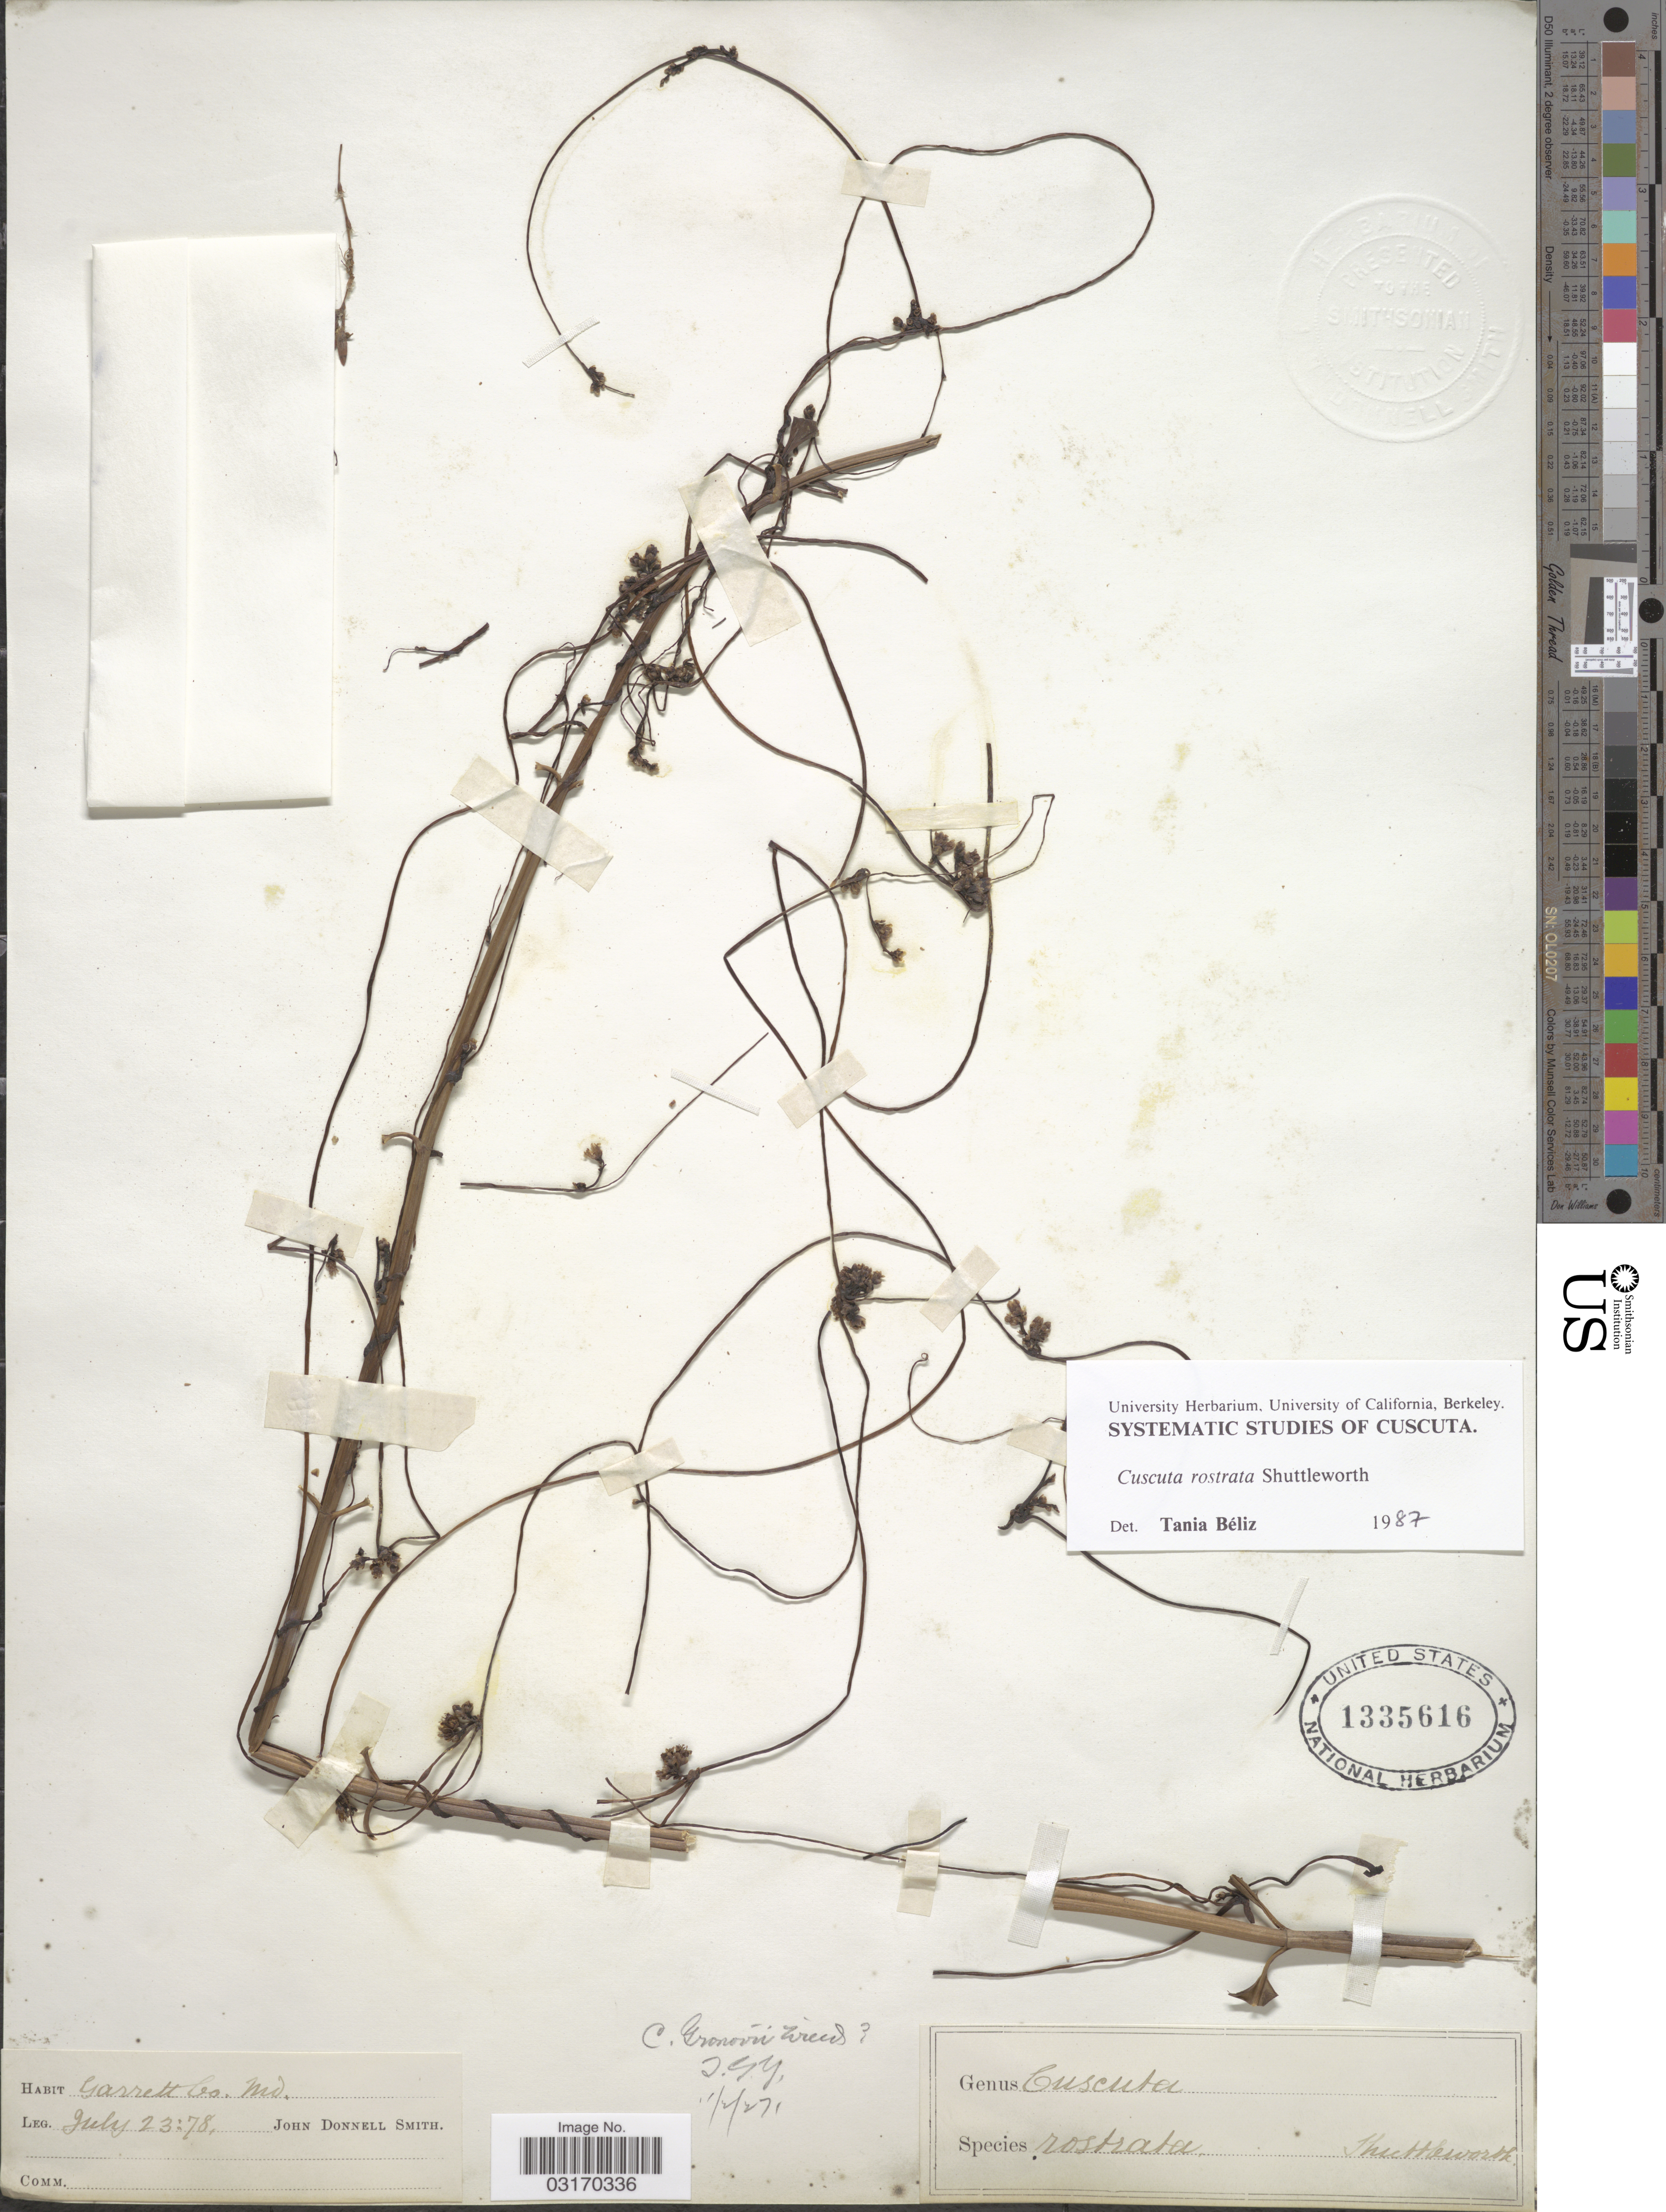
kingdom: Plantae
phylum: Tracheophyta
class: Magnoliopsida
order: Solanales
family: Convolvulaceae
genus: Cuscuta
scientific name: Cuscuta rostrata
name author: Shuttlew. ex Engelm. & A. Gray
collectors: J. Donnell Smith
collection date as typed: Transcribed d/m/y: 23/7/78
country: United States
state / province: Maryland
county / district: Garrett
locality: Garrett Co.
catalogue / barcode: US 1335616